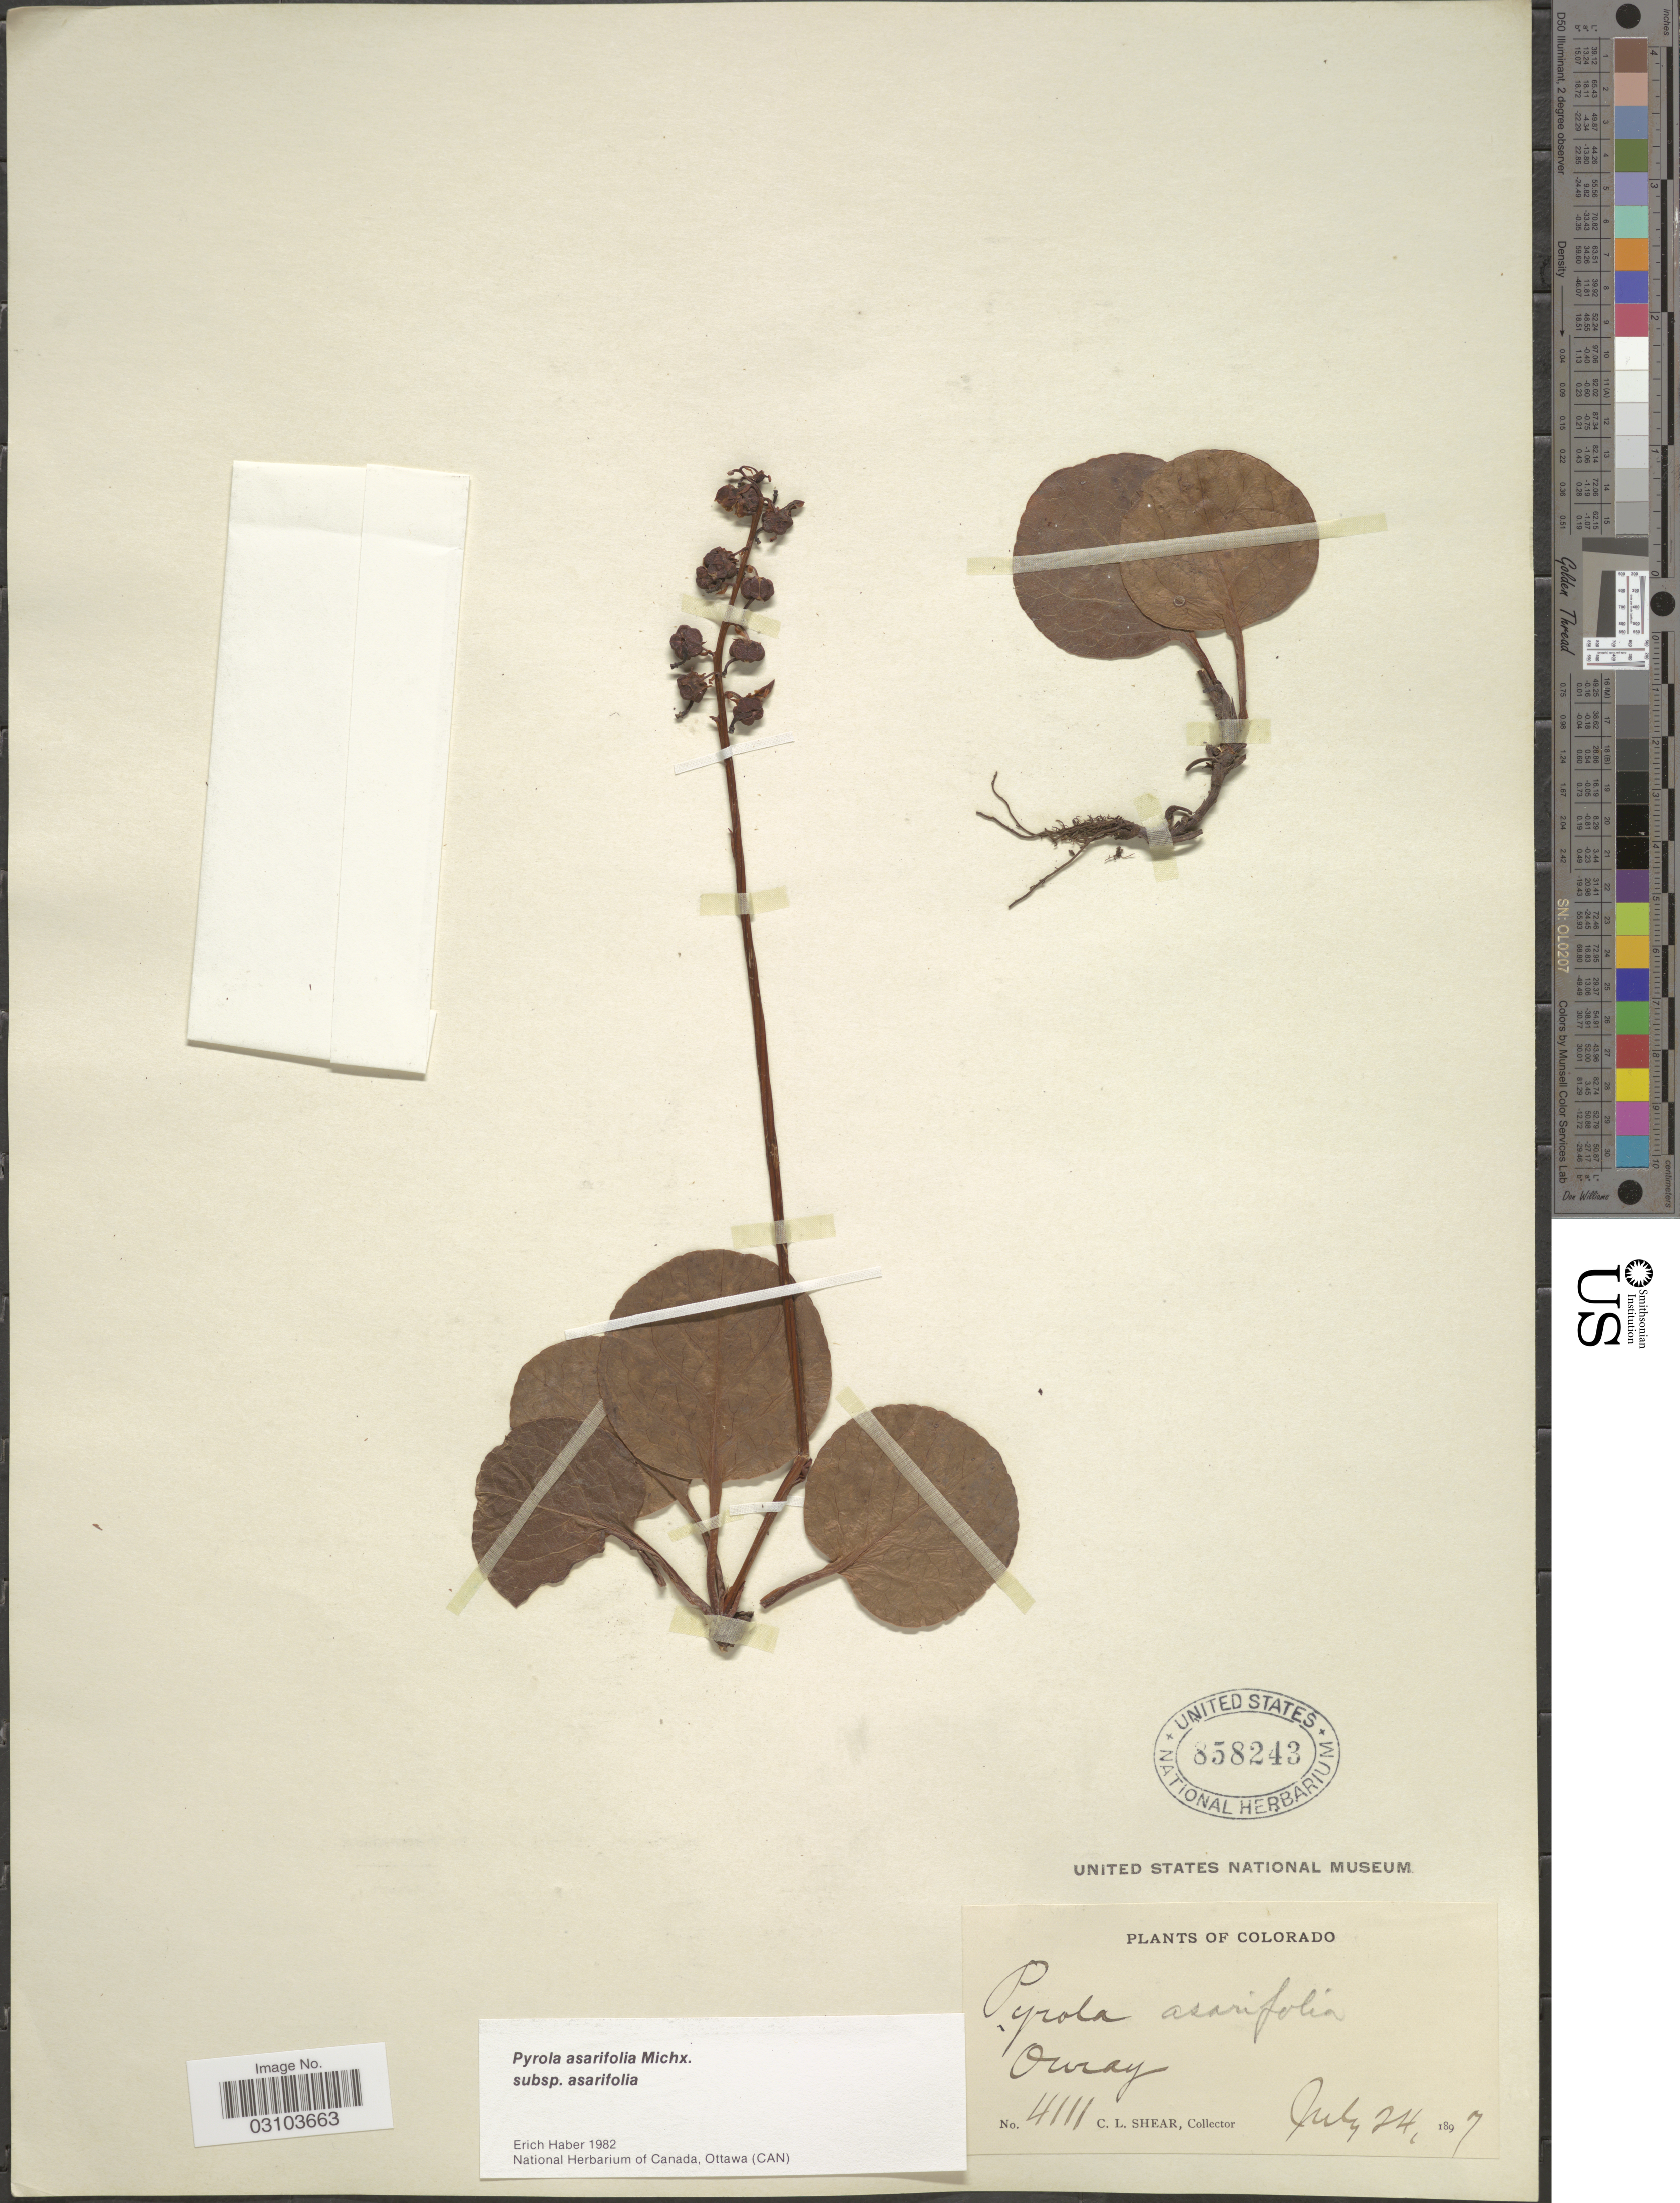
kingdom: Plantae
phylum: Tracheophyta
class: Magnoliopsida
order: Ericales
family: Ericaceae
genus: Pyrola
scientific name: Pyrola asarifolia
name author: Michx.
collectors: C. L. Shear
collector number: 4111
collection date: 1897-07-24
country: United States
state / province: Colorado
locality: Ouray.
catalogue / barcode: US 858243